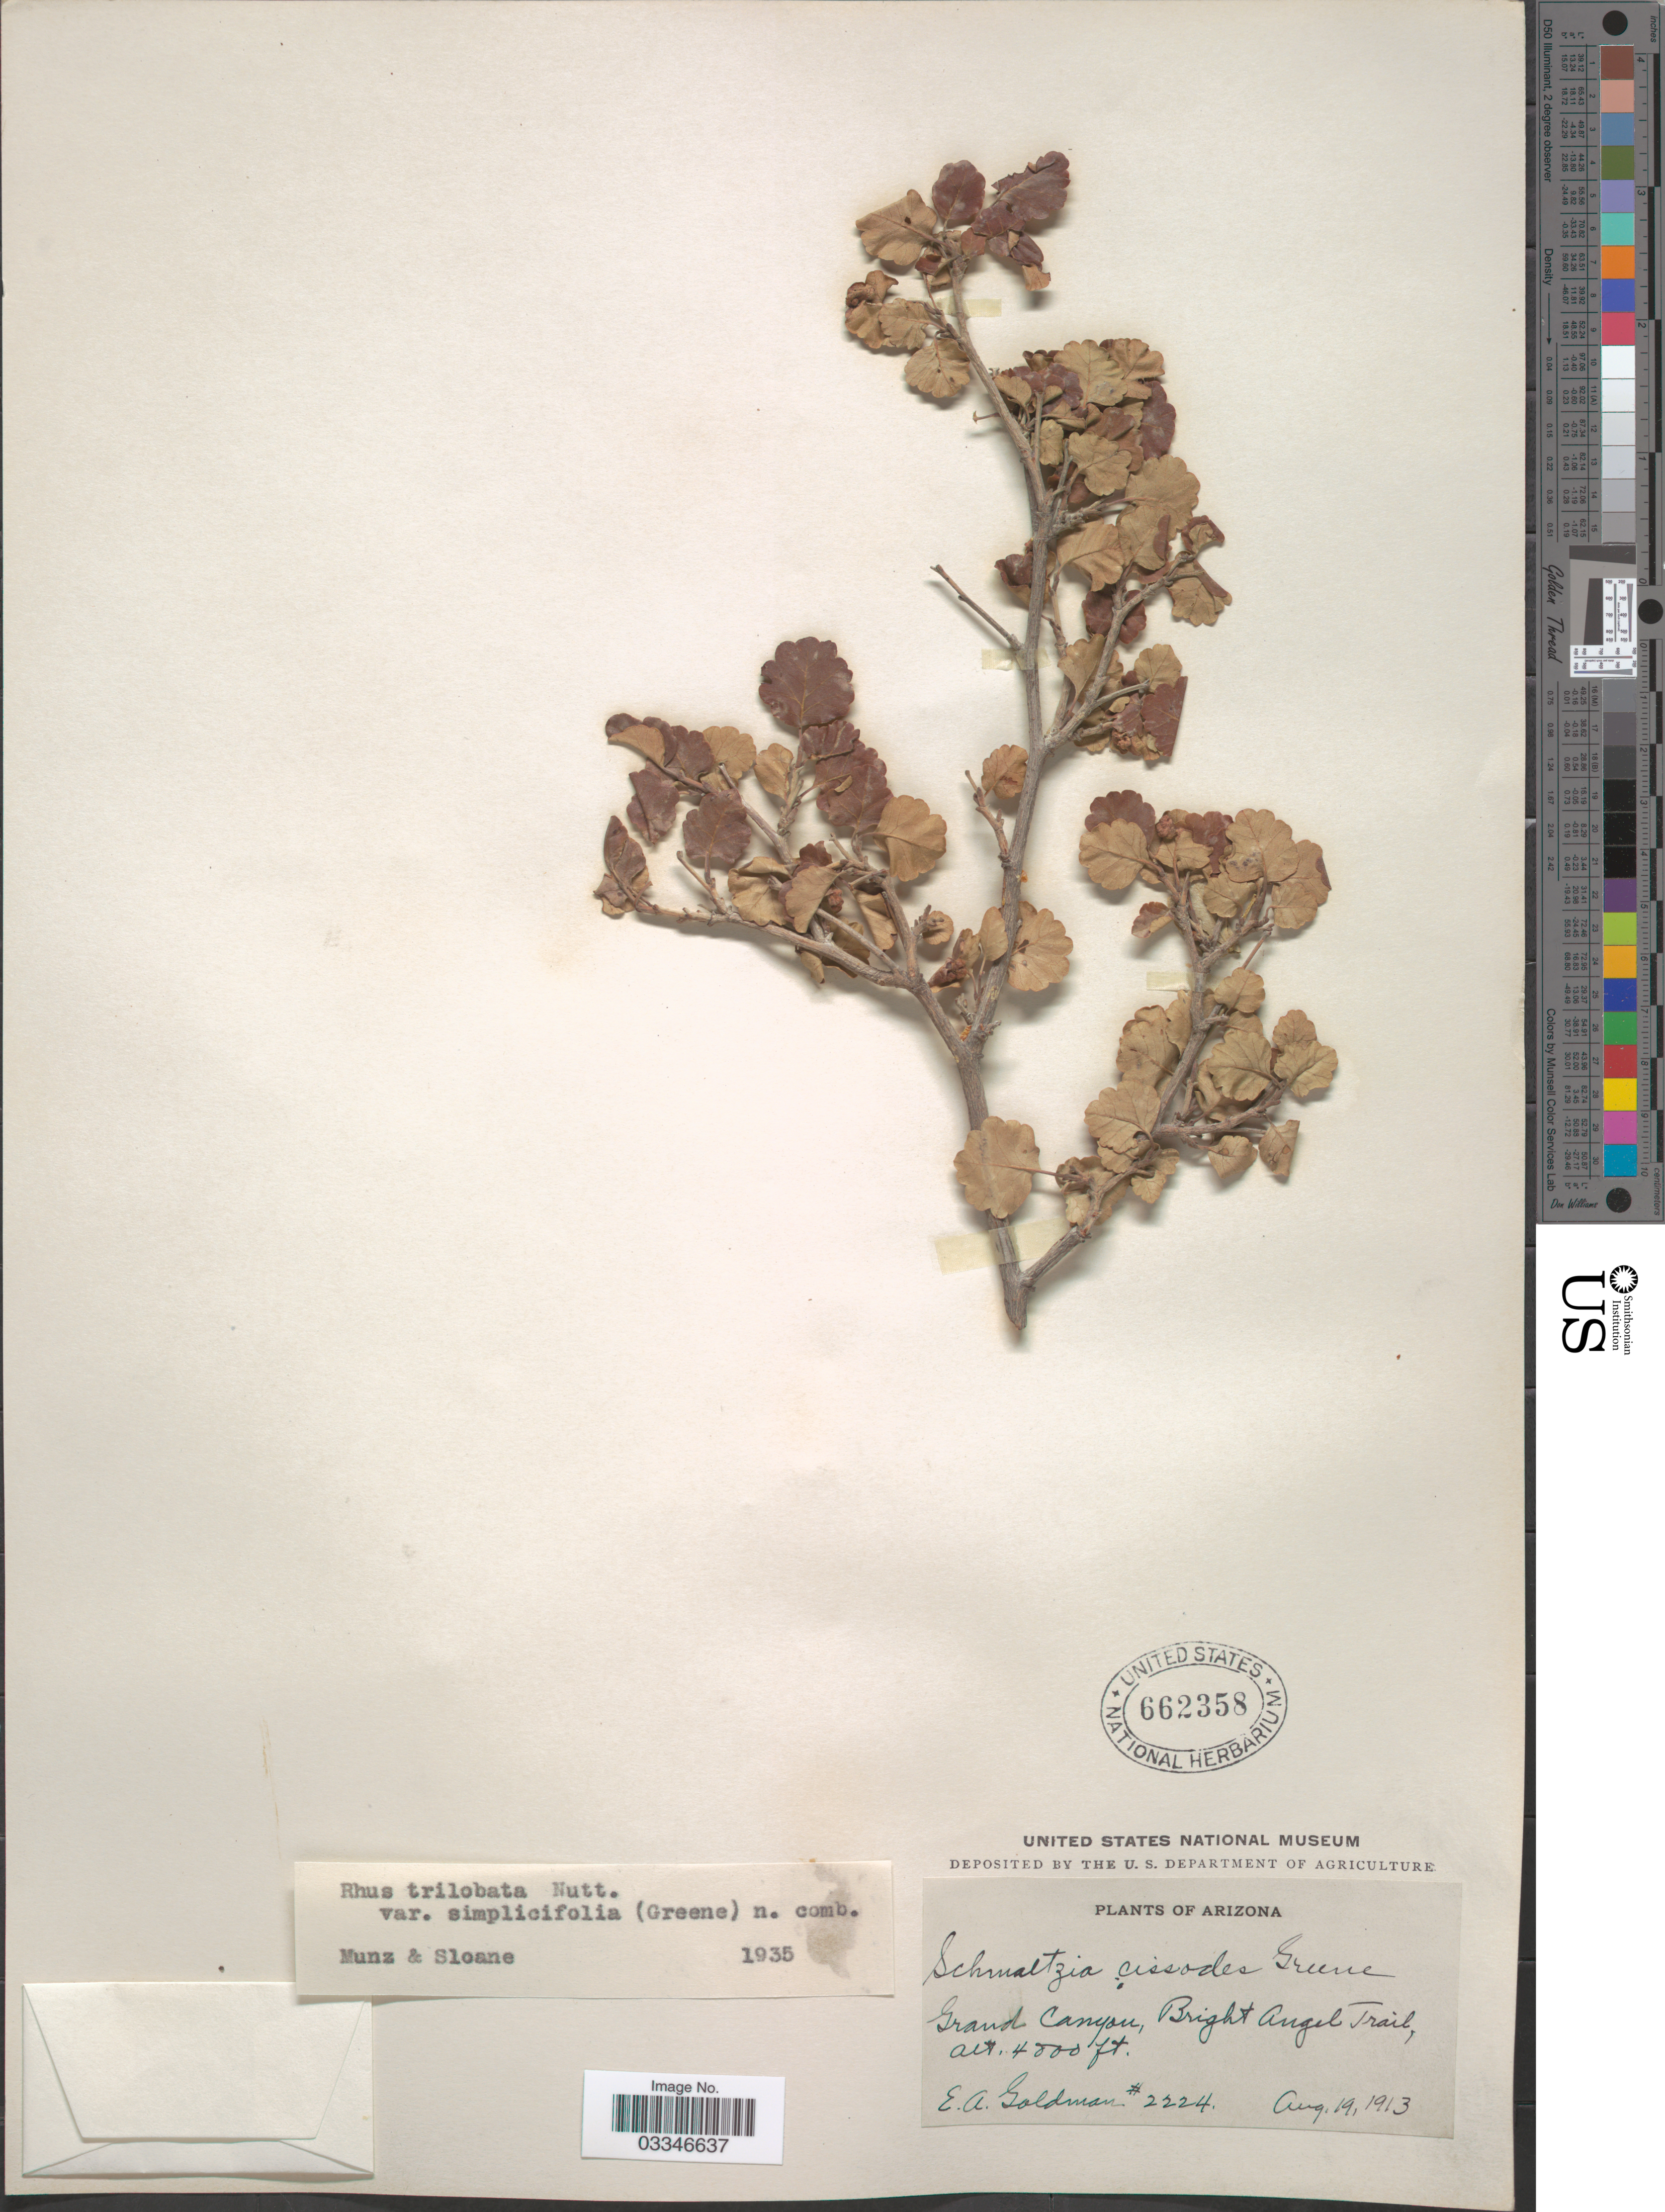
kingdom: Plantae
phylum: Tracheophyta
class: Magnoliopsida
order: Sapindales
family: Anacardiaceae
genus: Rhus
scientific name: Rhus trilobata var. simplicifolia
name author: (Greene) F.A. Barkley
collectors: E. A. Goldman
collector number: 2224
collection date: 1913-08-19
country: United States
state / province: Arizona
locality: Grand Canyon, Bright Angel Trail.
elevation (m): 1463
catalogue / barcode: US 662358